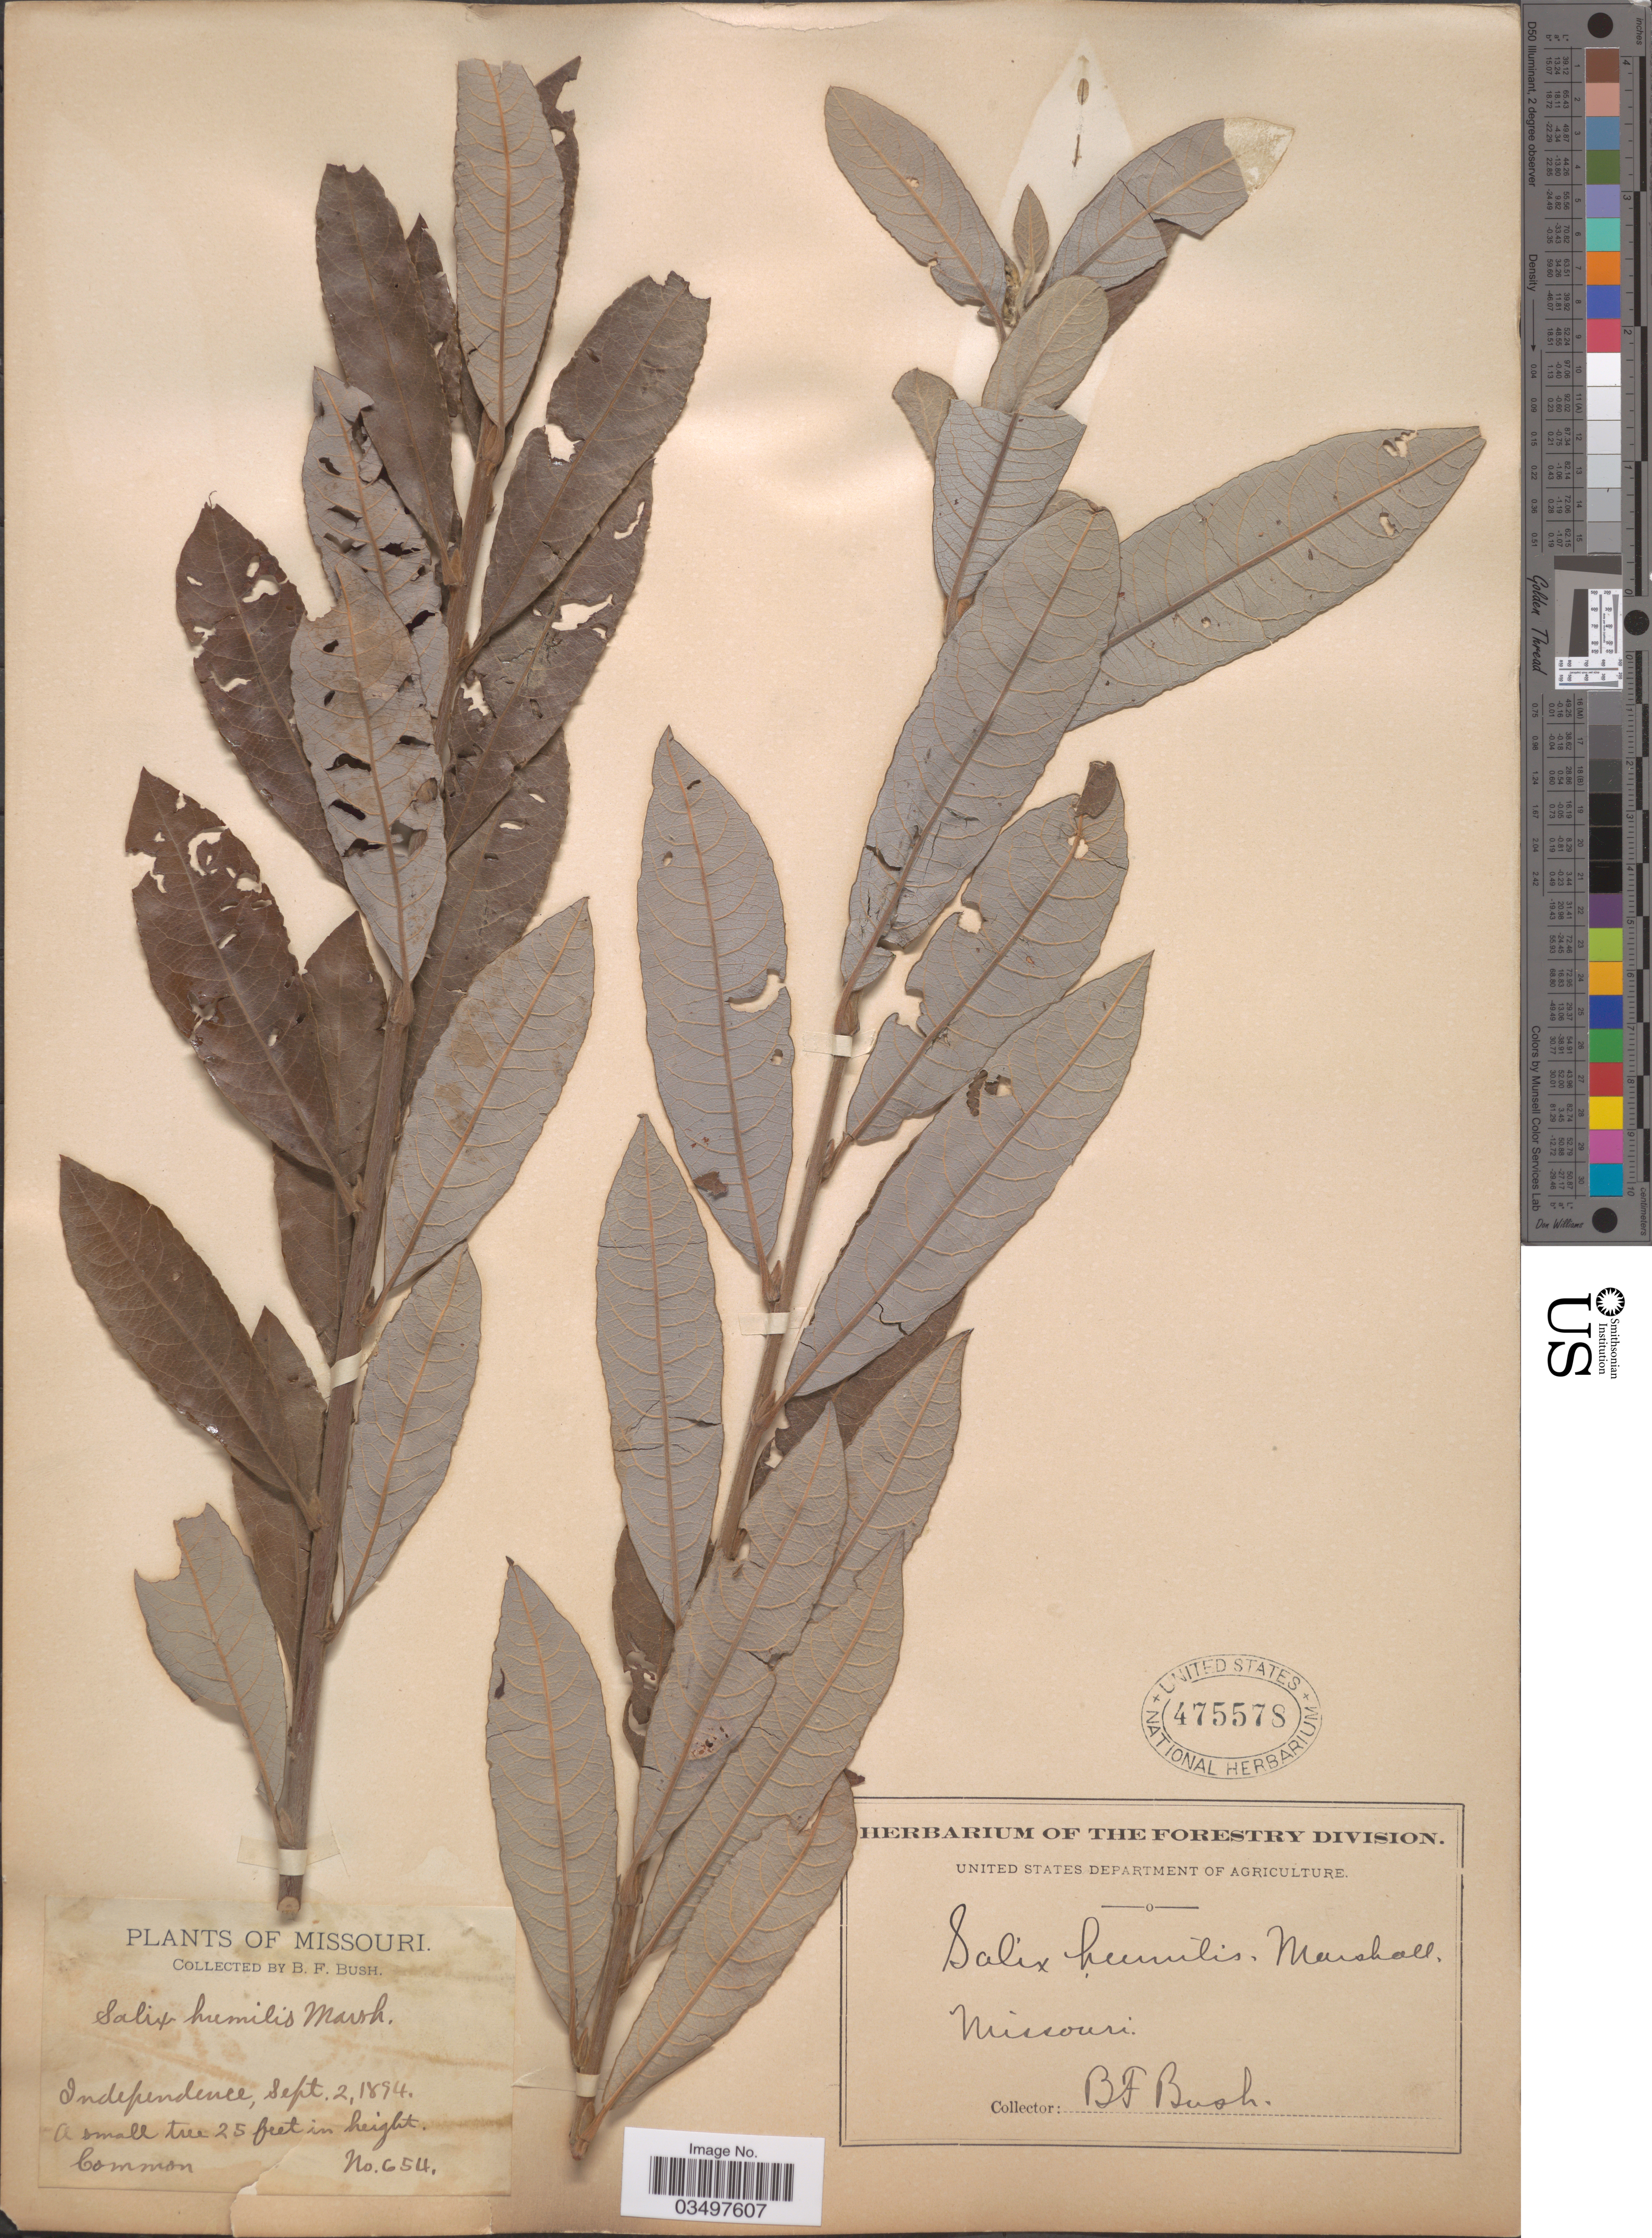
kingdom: Plantae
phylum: Tracheophyta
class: Magnoliopsida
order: Malpighiales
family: Salicaceae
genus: Salix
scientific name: Salix humilis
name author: Marshall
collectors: B. F. Bush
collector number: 654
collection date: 1894-09-02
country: United States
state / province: Missouri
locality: Independence.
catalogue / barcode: US 475578